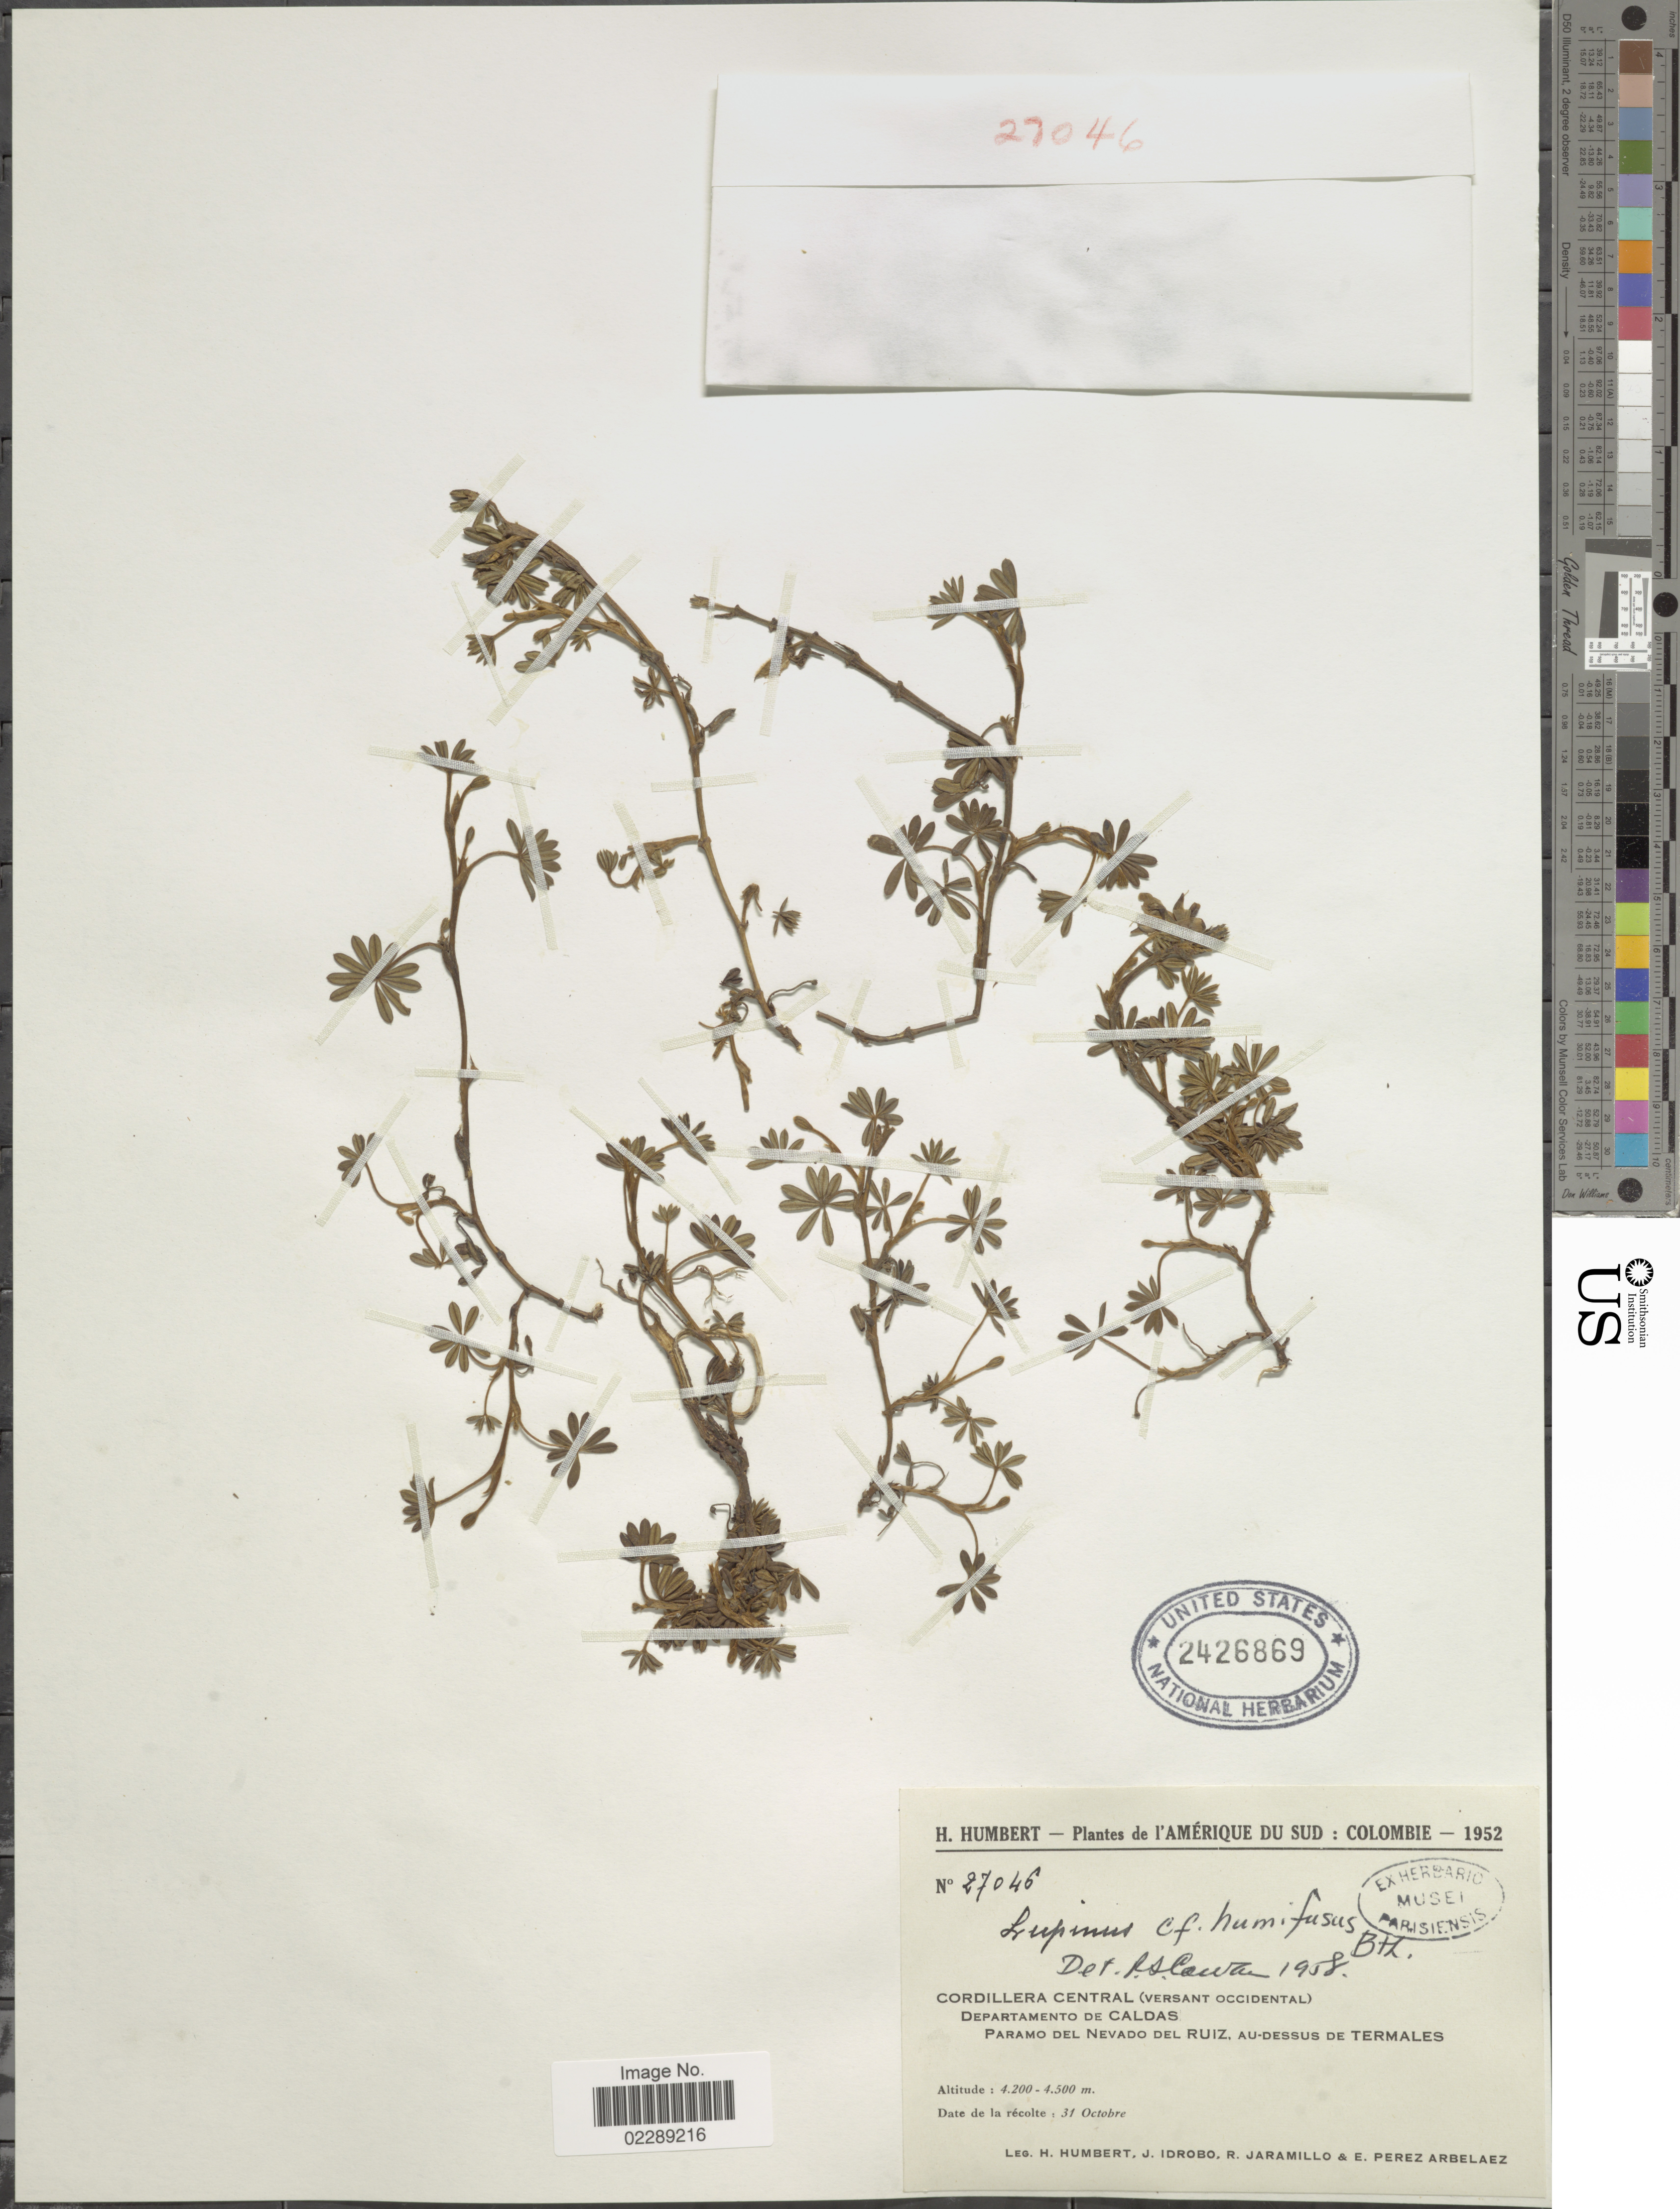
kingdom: Plantae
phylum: Tracheophyta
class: Magnoliopsida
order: Fabales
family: Fabaceae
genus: Lupinus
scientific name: Lupinus humifusus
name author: Sessé & Moc. ex G. Don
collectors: H. Humbert, J. M. Idrobo, R. Jaramillo M. & E. Pérez Arbeláez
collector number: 27046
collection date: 1952-10-31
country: Colombia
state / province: Caldas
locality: Cordillera Central (versant occidental). Departamento de Caldas. Paramo del Nevado del Ruiz, Au-Dessus de Termales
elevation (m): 4200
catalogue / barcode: US 2426869